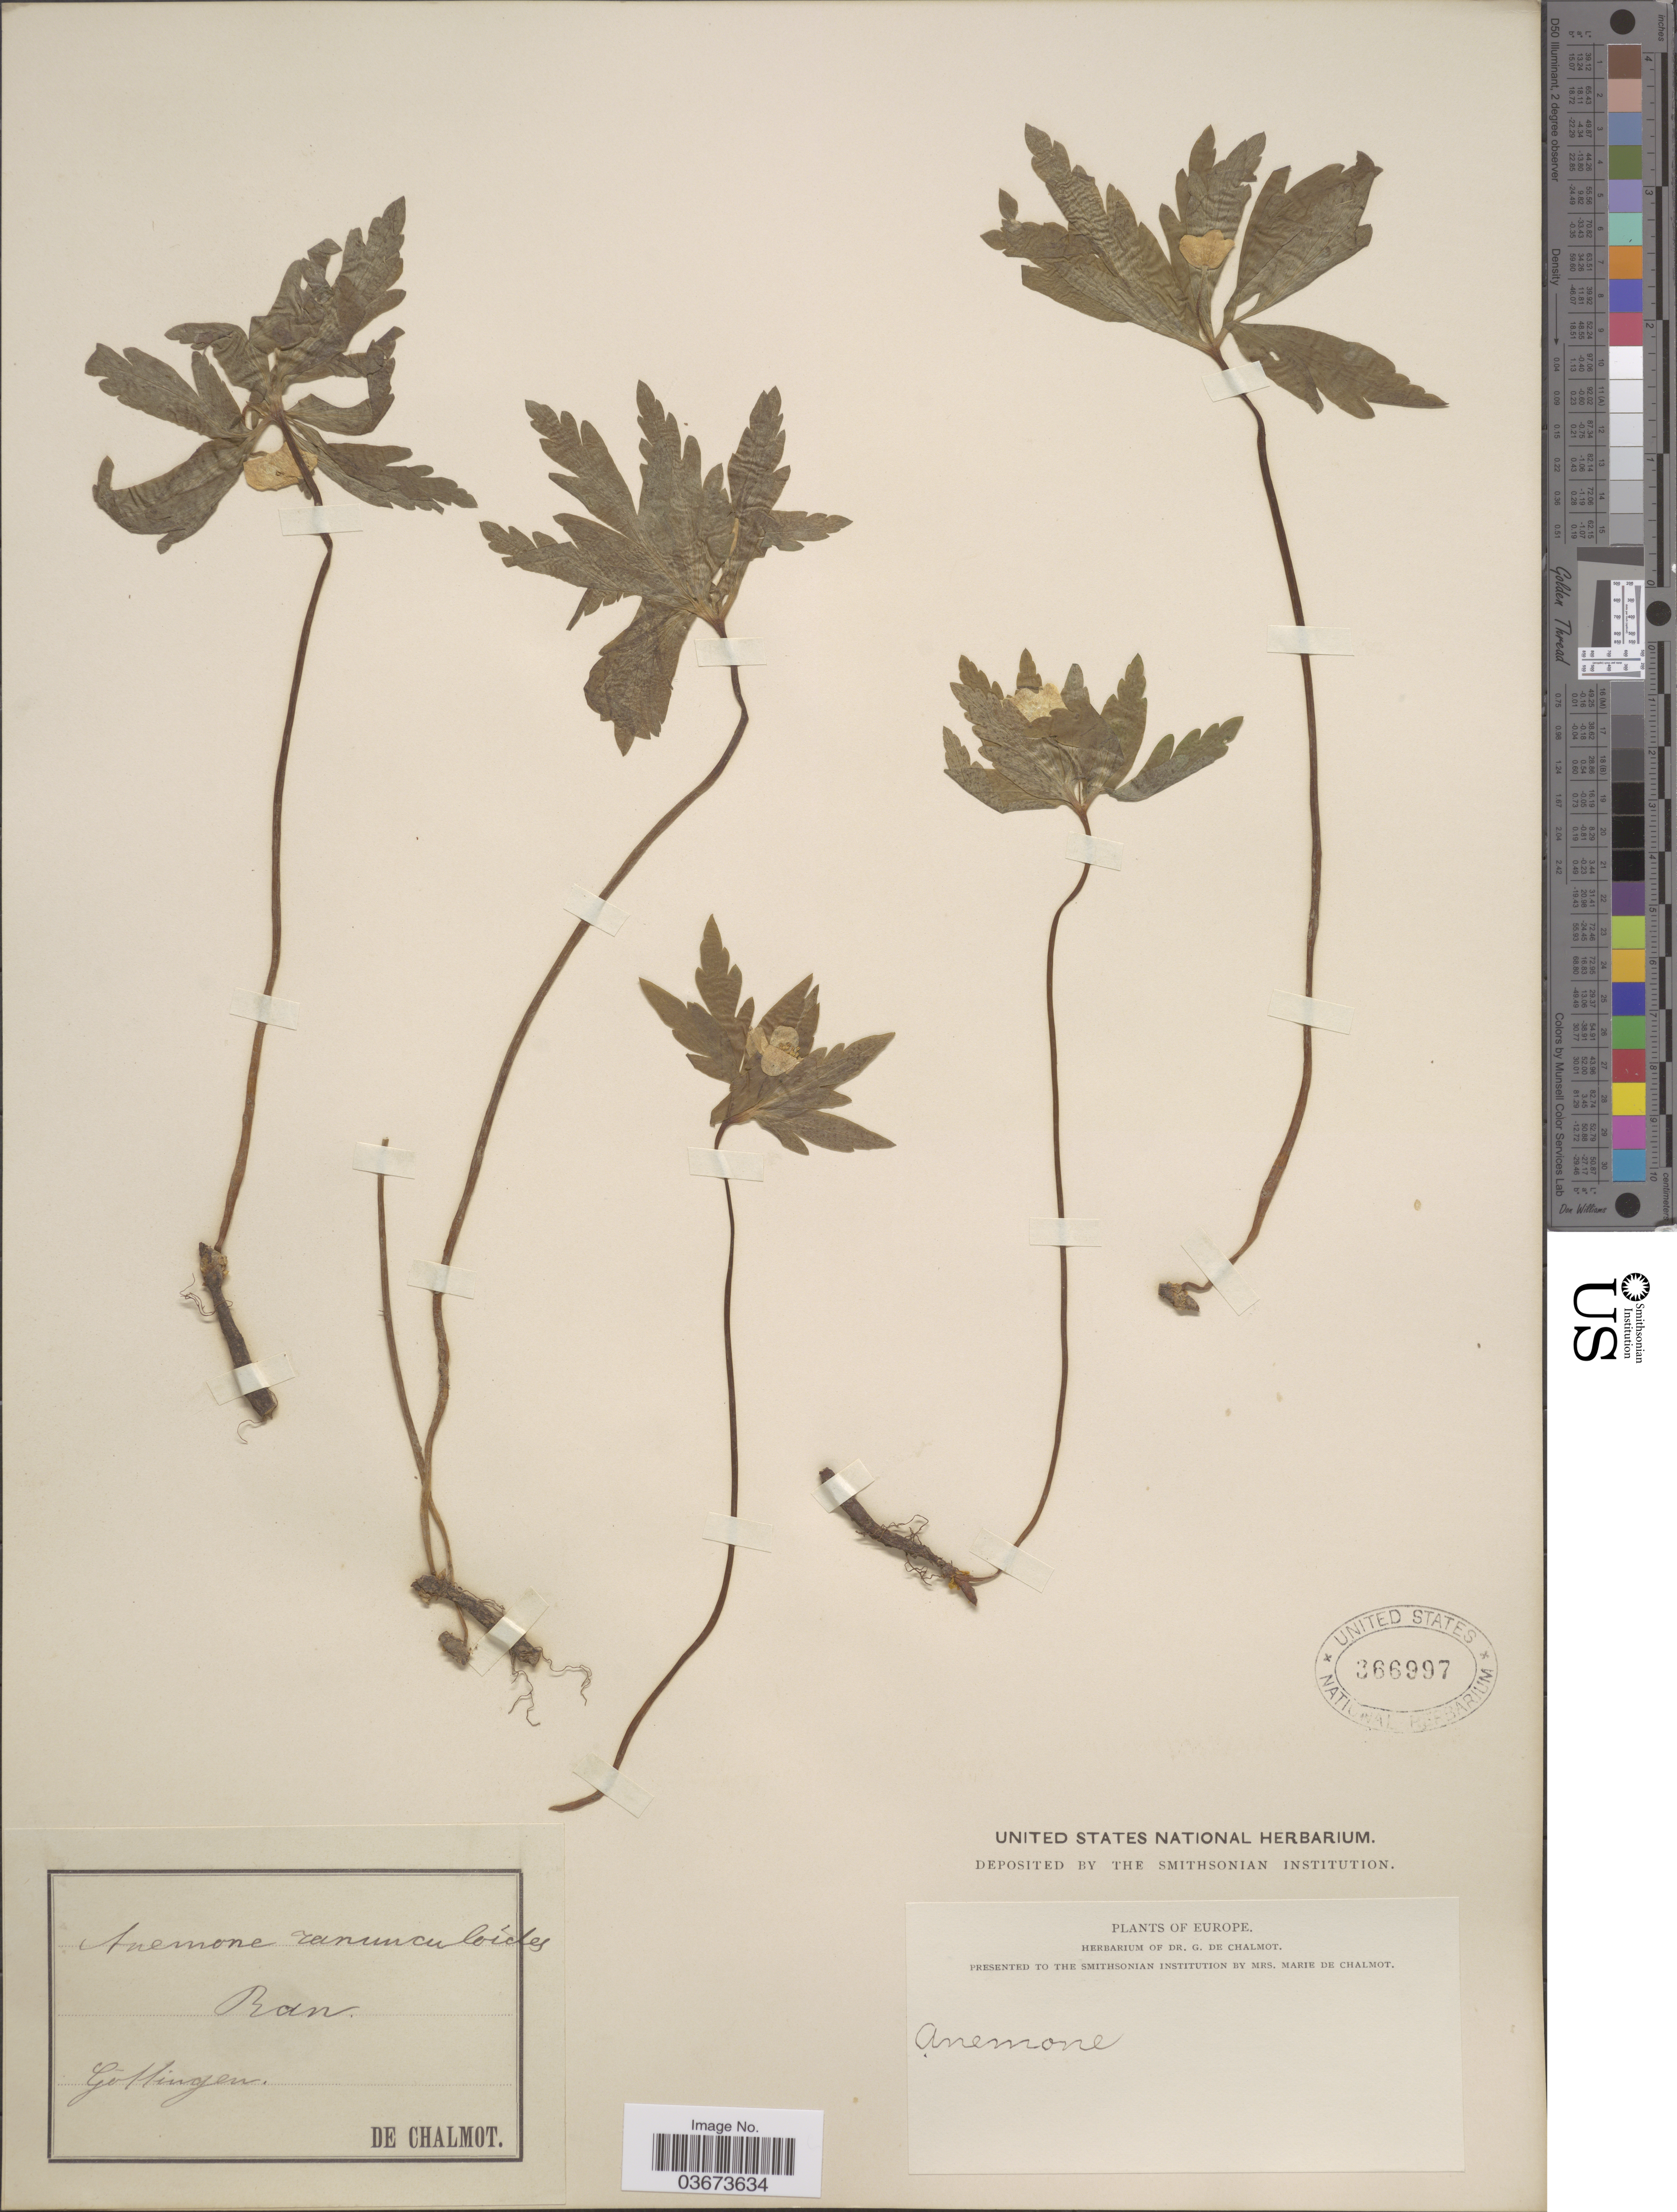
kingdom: Plantae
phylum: Tracheophyta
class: Magnoliopsida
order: Ranunculales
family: Ranunculaceae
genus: Anemone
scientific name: Anemone ranunculoides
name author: L.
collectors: G. de Chalmot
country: Germany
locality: Ran [unsure placement]. Gottingen.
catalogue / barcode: US 366997